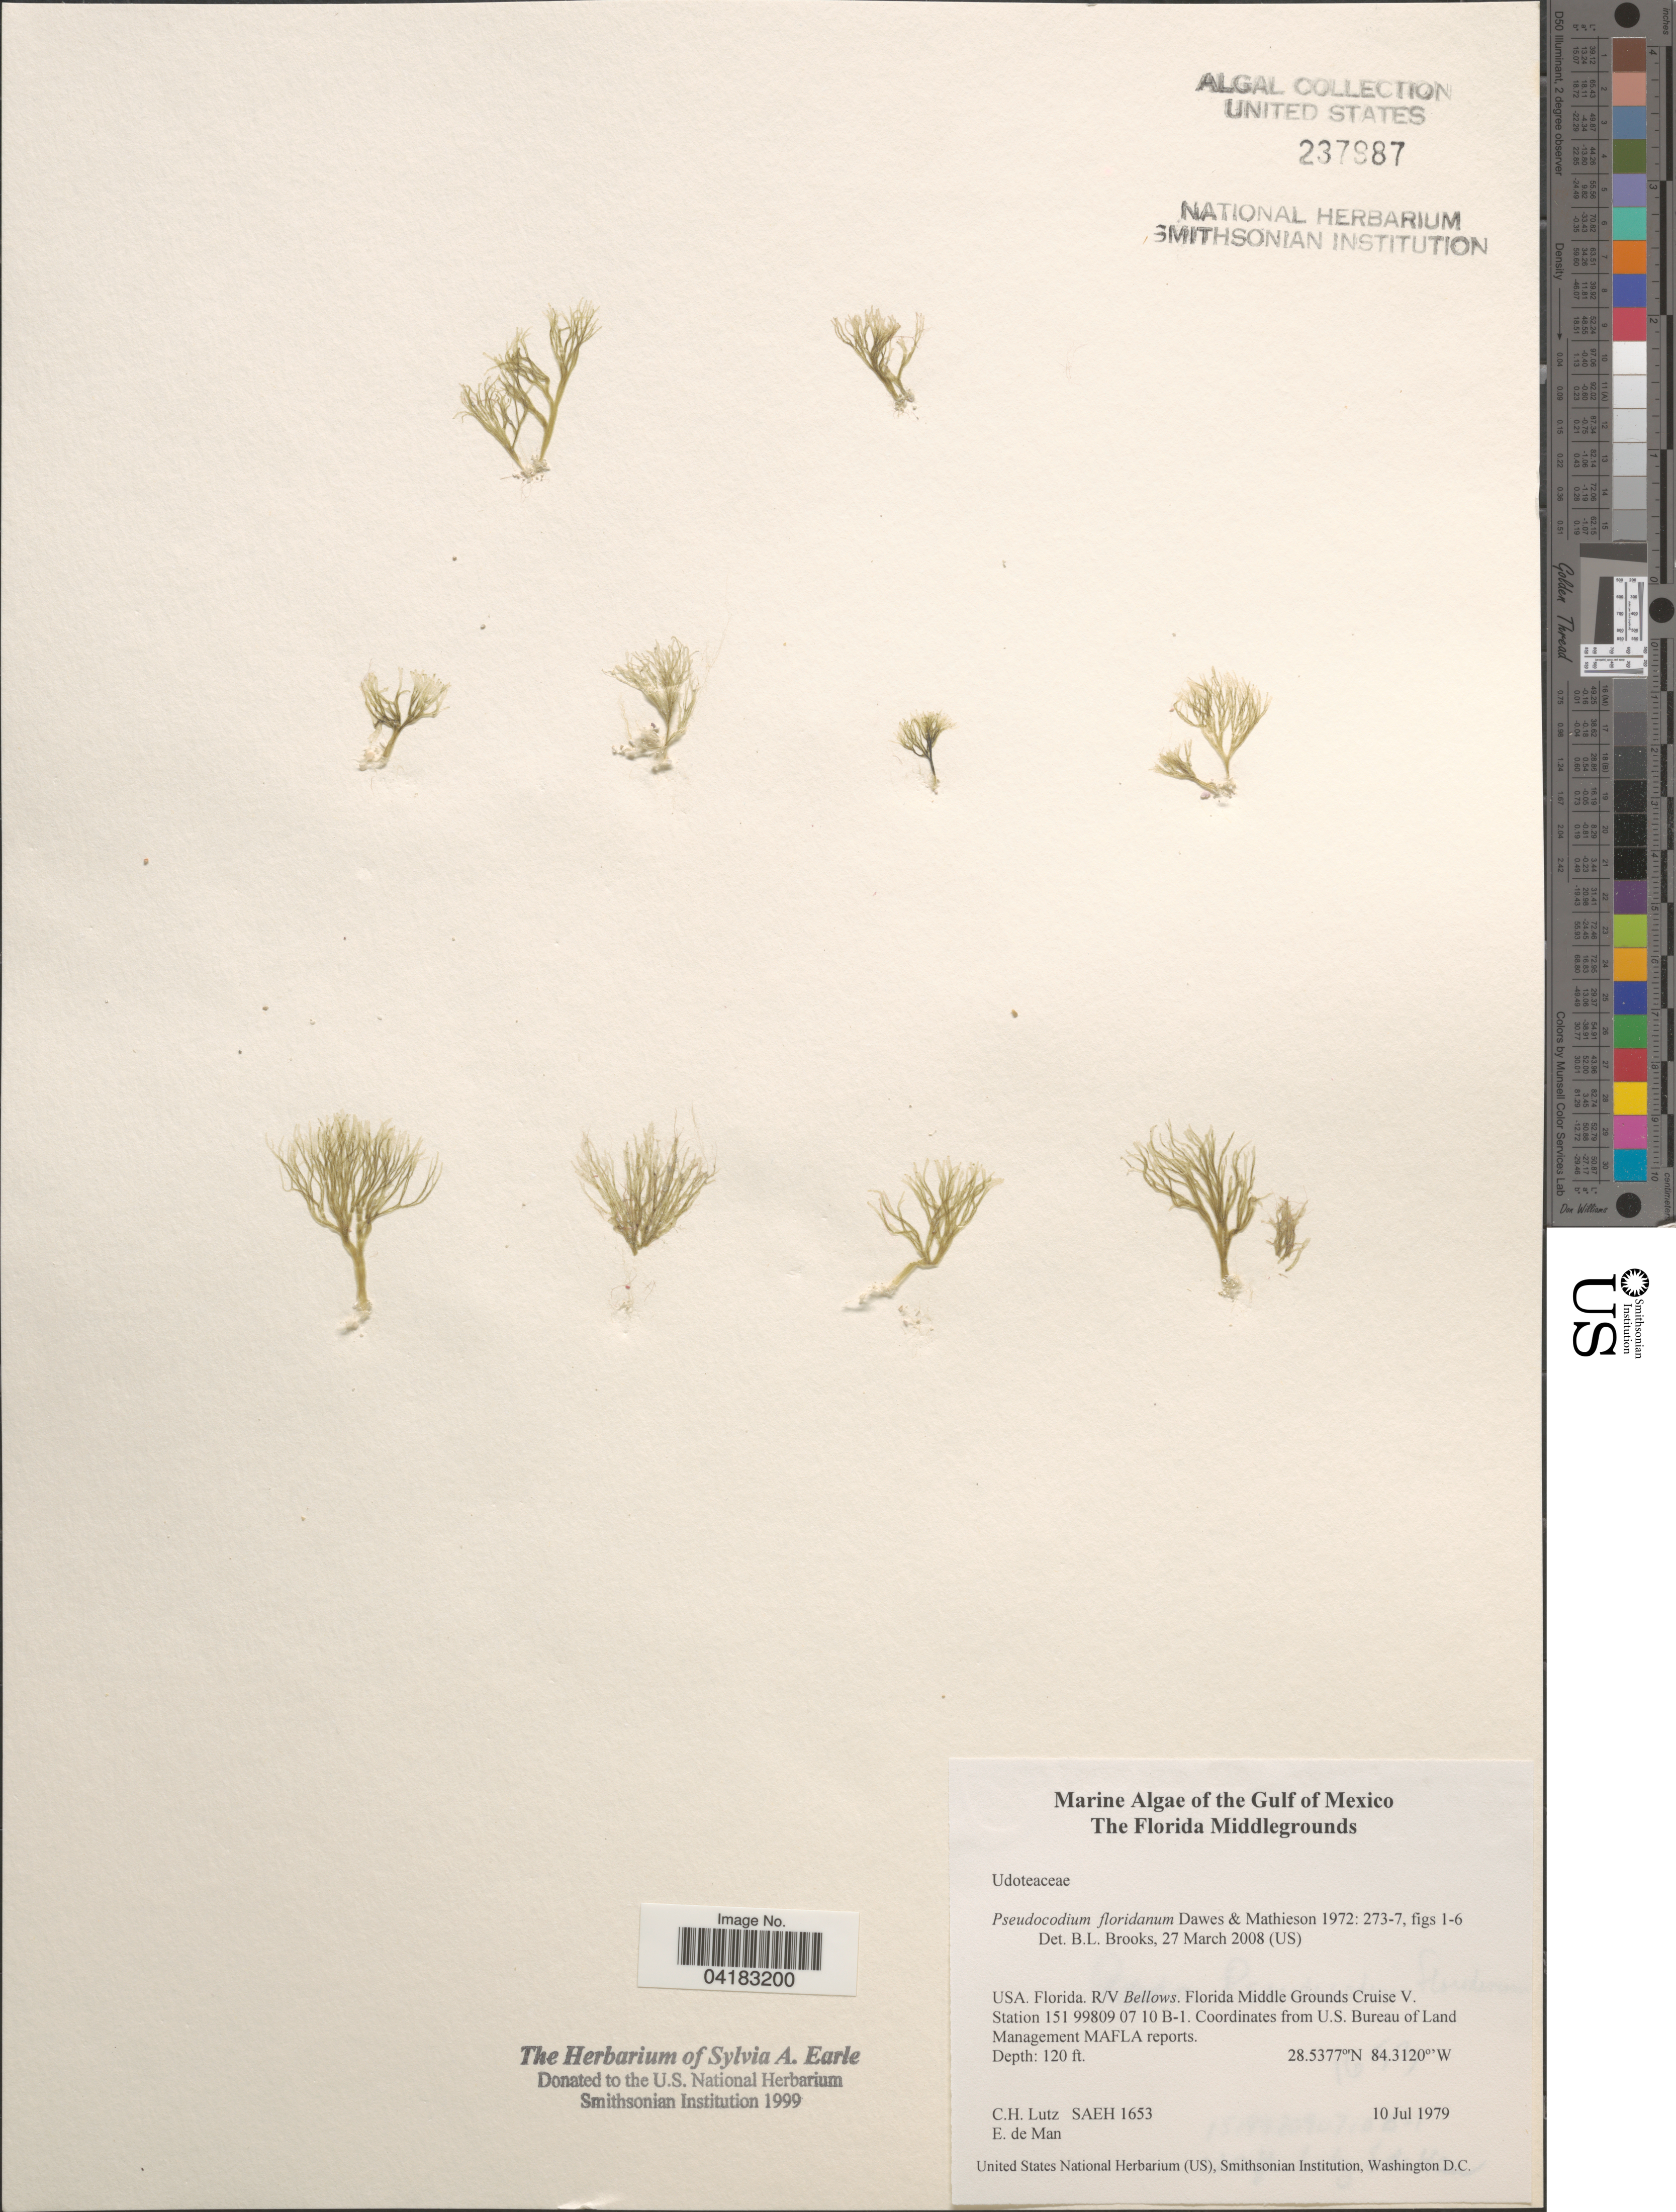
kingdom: Plantae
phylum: Chlorophyta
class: Ulvophyceae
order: Bryopsidales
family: Pseudocodiaceae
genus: Pseudocodium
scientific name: Pseudocodium floridanum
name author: Dawes & A.C. Mathieson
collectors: C. Lutz & E. de Man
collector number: SAEH1653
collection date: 1979-07-10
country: United States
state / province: Florida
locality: Gulf of Mexico. R/V Bellows. Florida Middle Grounds Cruise V. Station 151 99809 7 10 B-1.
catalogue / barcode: US 237987